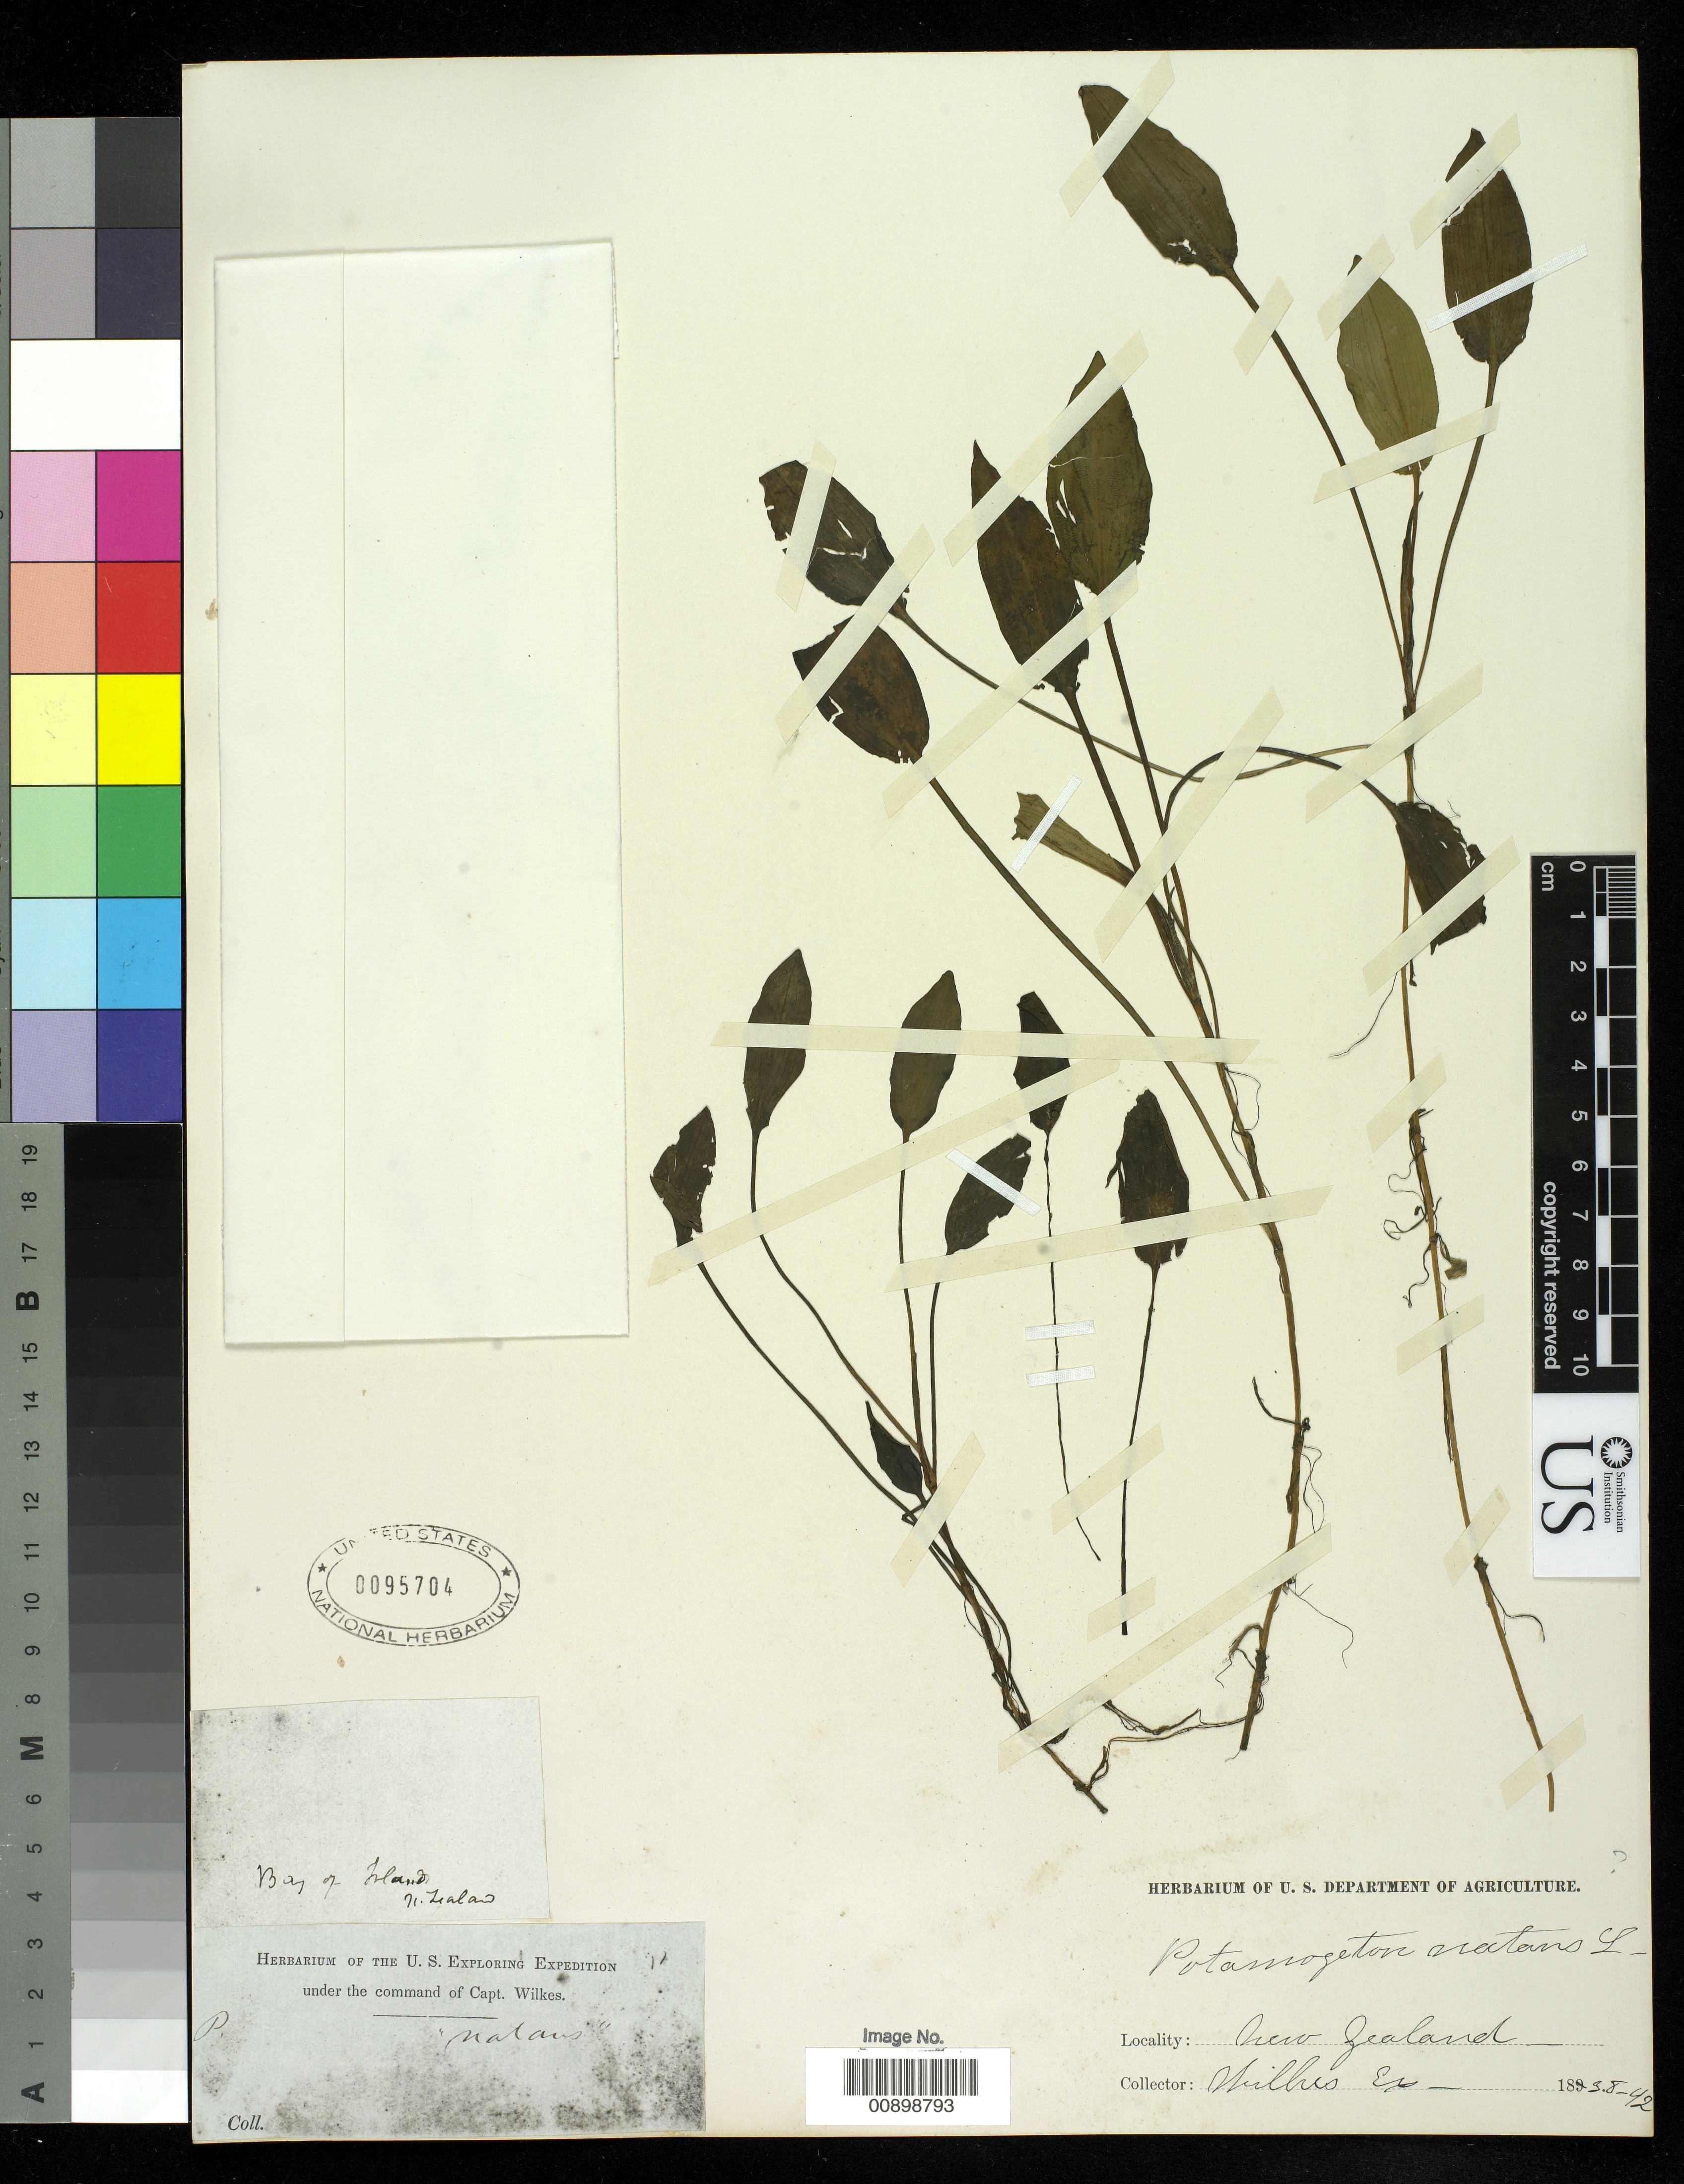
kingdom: Plantae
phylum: Tracheophyta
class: Liliopsida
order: Alismatales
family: Potamogetonaceae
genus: Potamogeton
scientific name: Potamogeton natans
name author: L.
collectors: Wilkes Explor. Exped.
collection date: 1838/1842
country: New Zealand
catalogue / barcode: US 95704